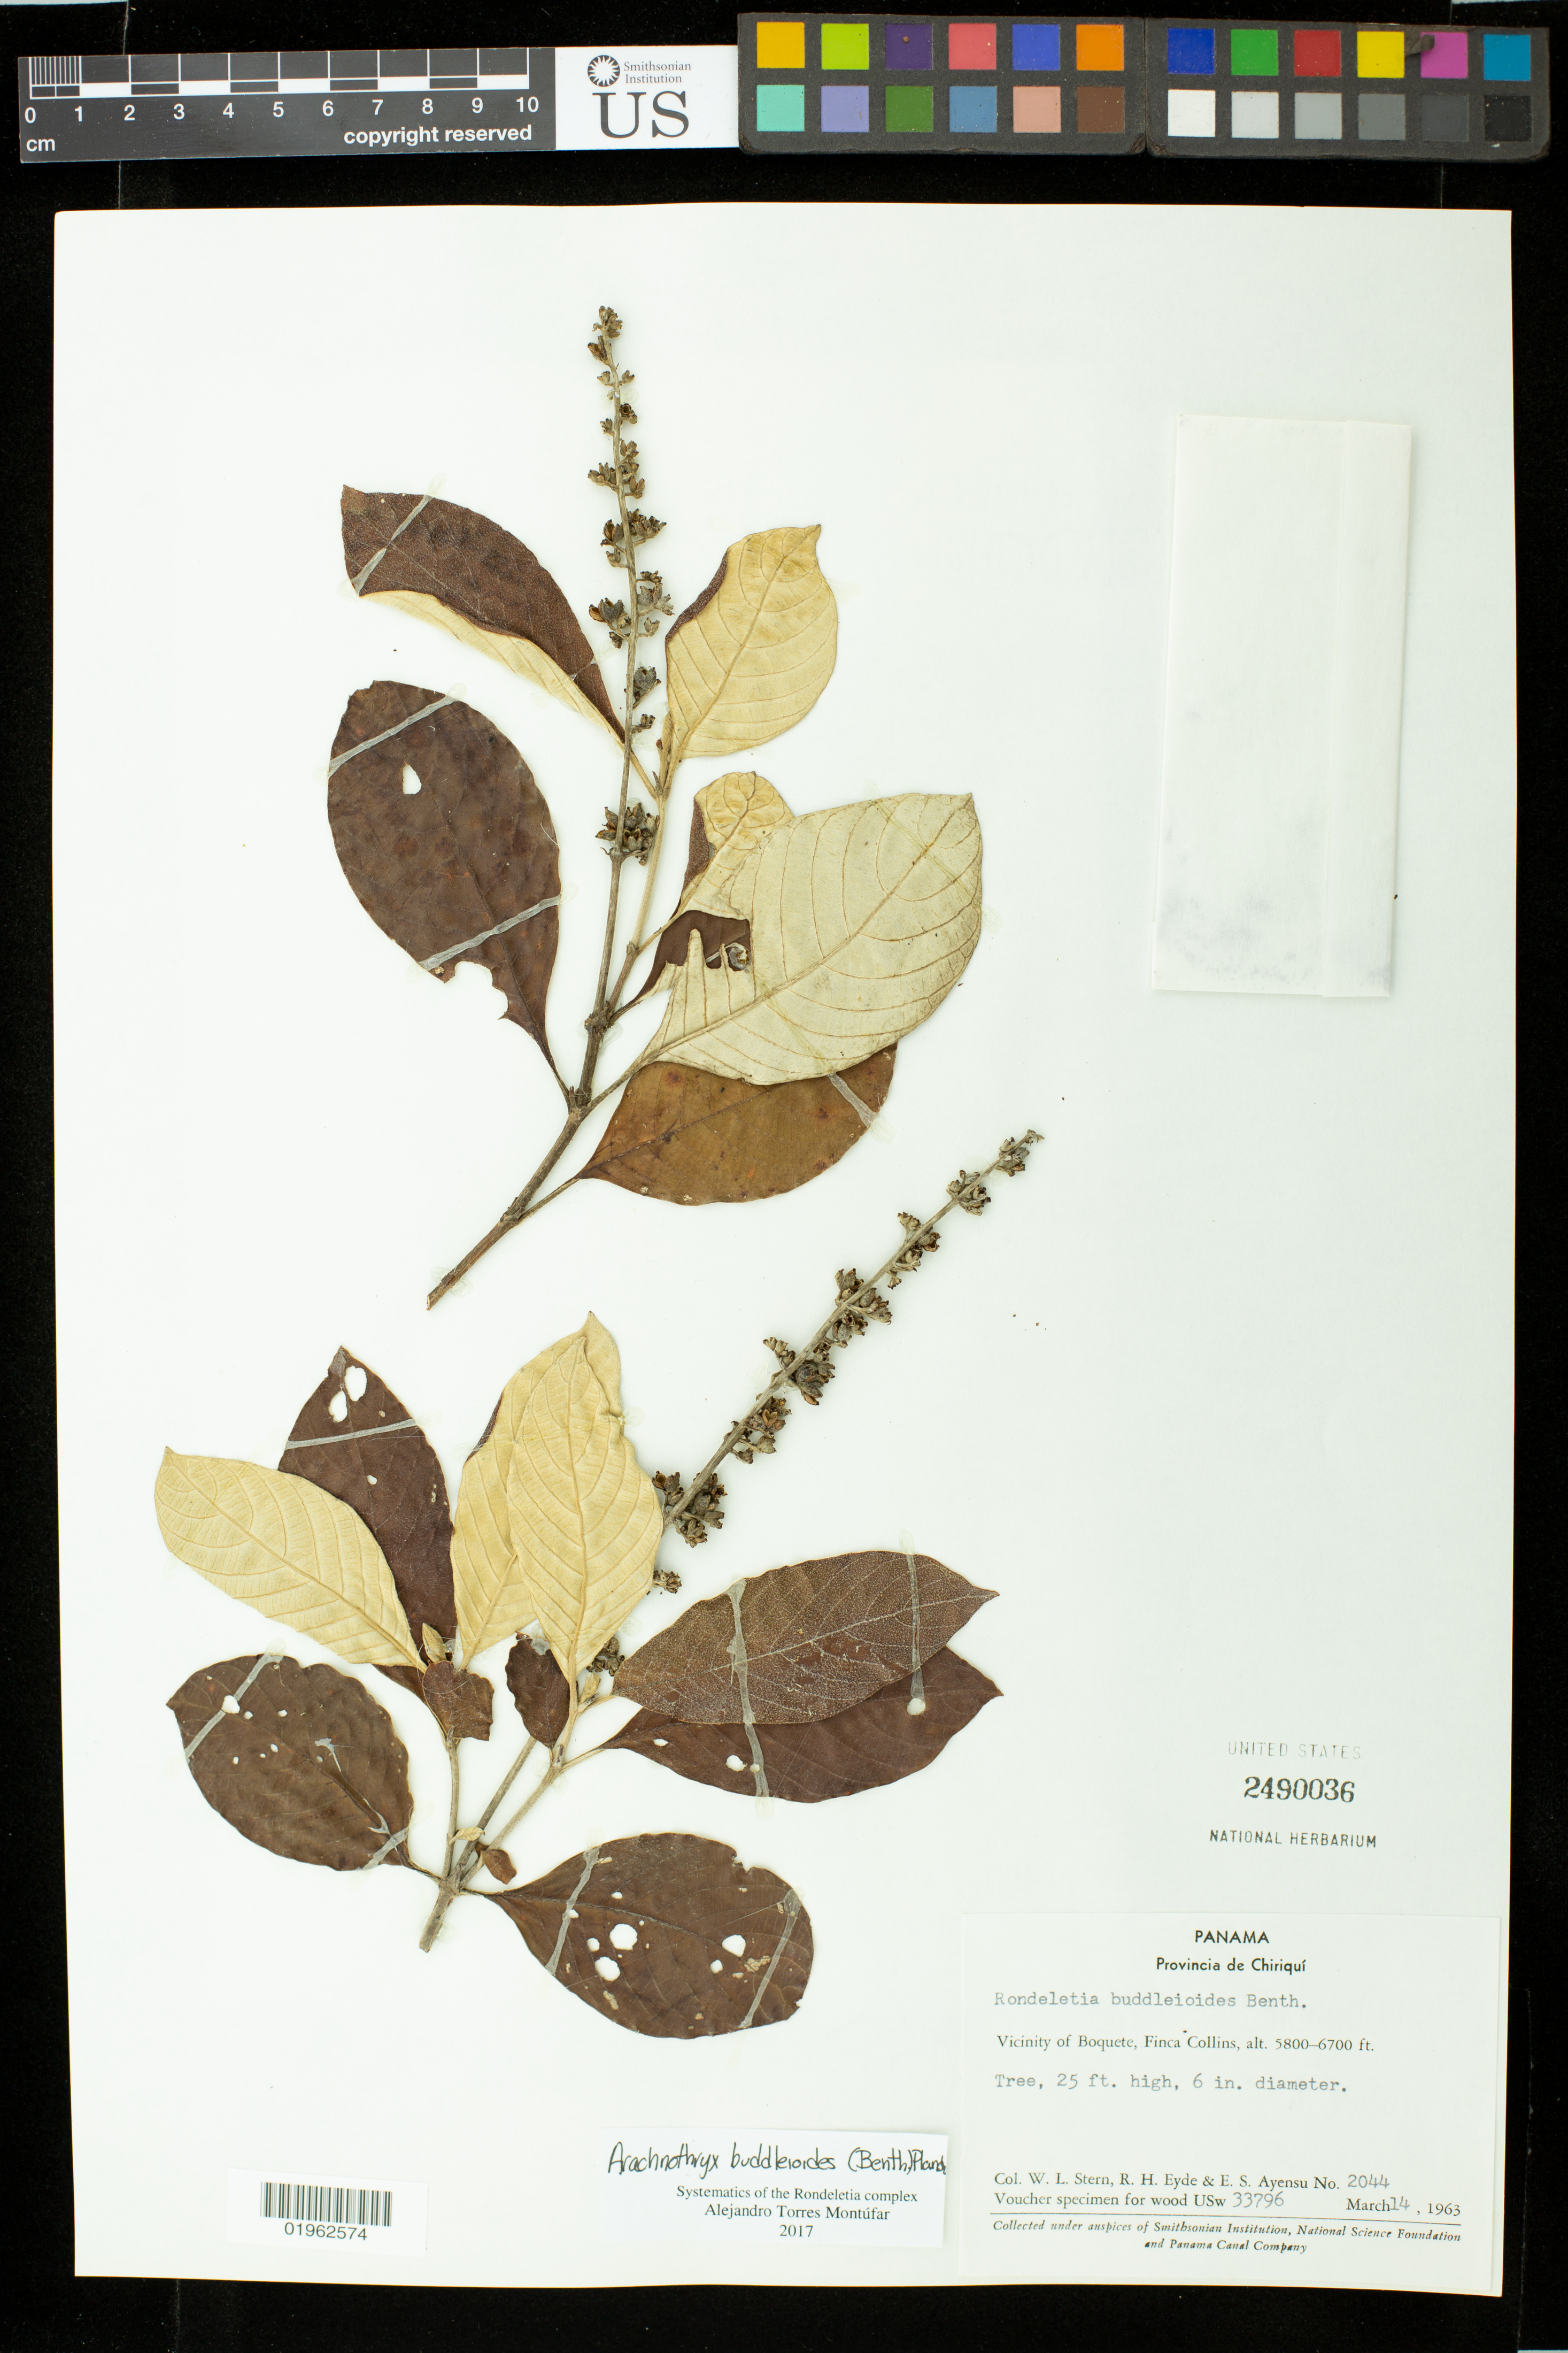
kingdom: Plantae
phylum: Tracheophyta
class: Magnoliopsida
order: Gentianales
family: Rubiaceae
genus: Arachnothryx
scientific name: Arachnothryx buddleioides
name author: (Benth.) Planch.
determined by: Torres Montufar, J. A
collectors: W. L. Stern, R. H. Eyde & E. S. Ayensu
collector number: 2044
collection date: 1963-03-14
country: Panama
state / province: Chiriqui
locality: Vicinity of Boquete, Finca Collins.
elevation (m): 1768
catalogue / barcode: US 2490036